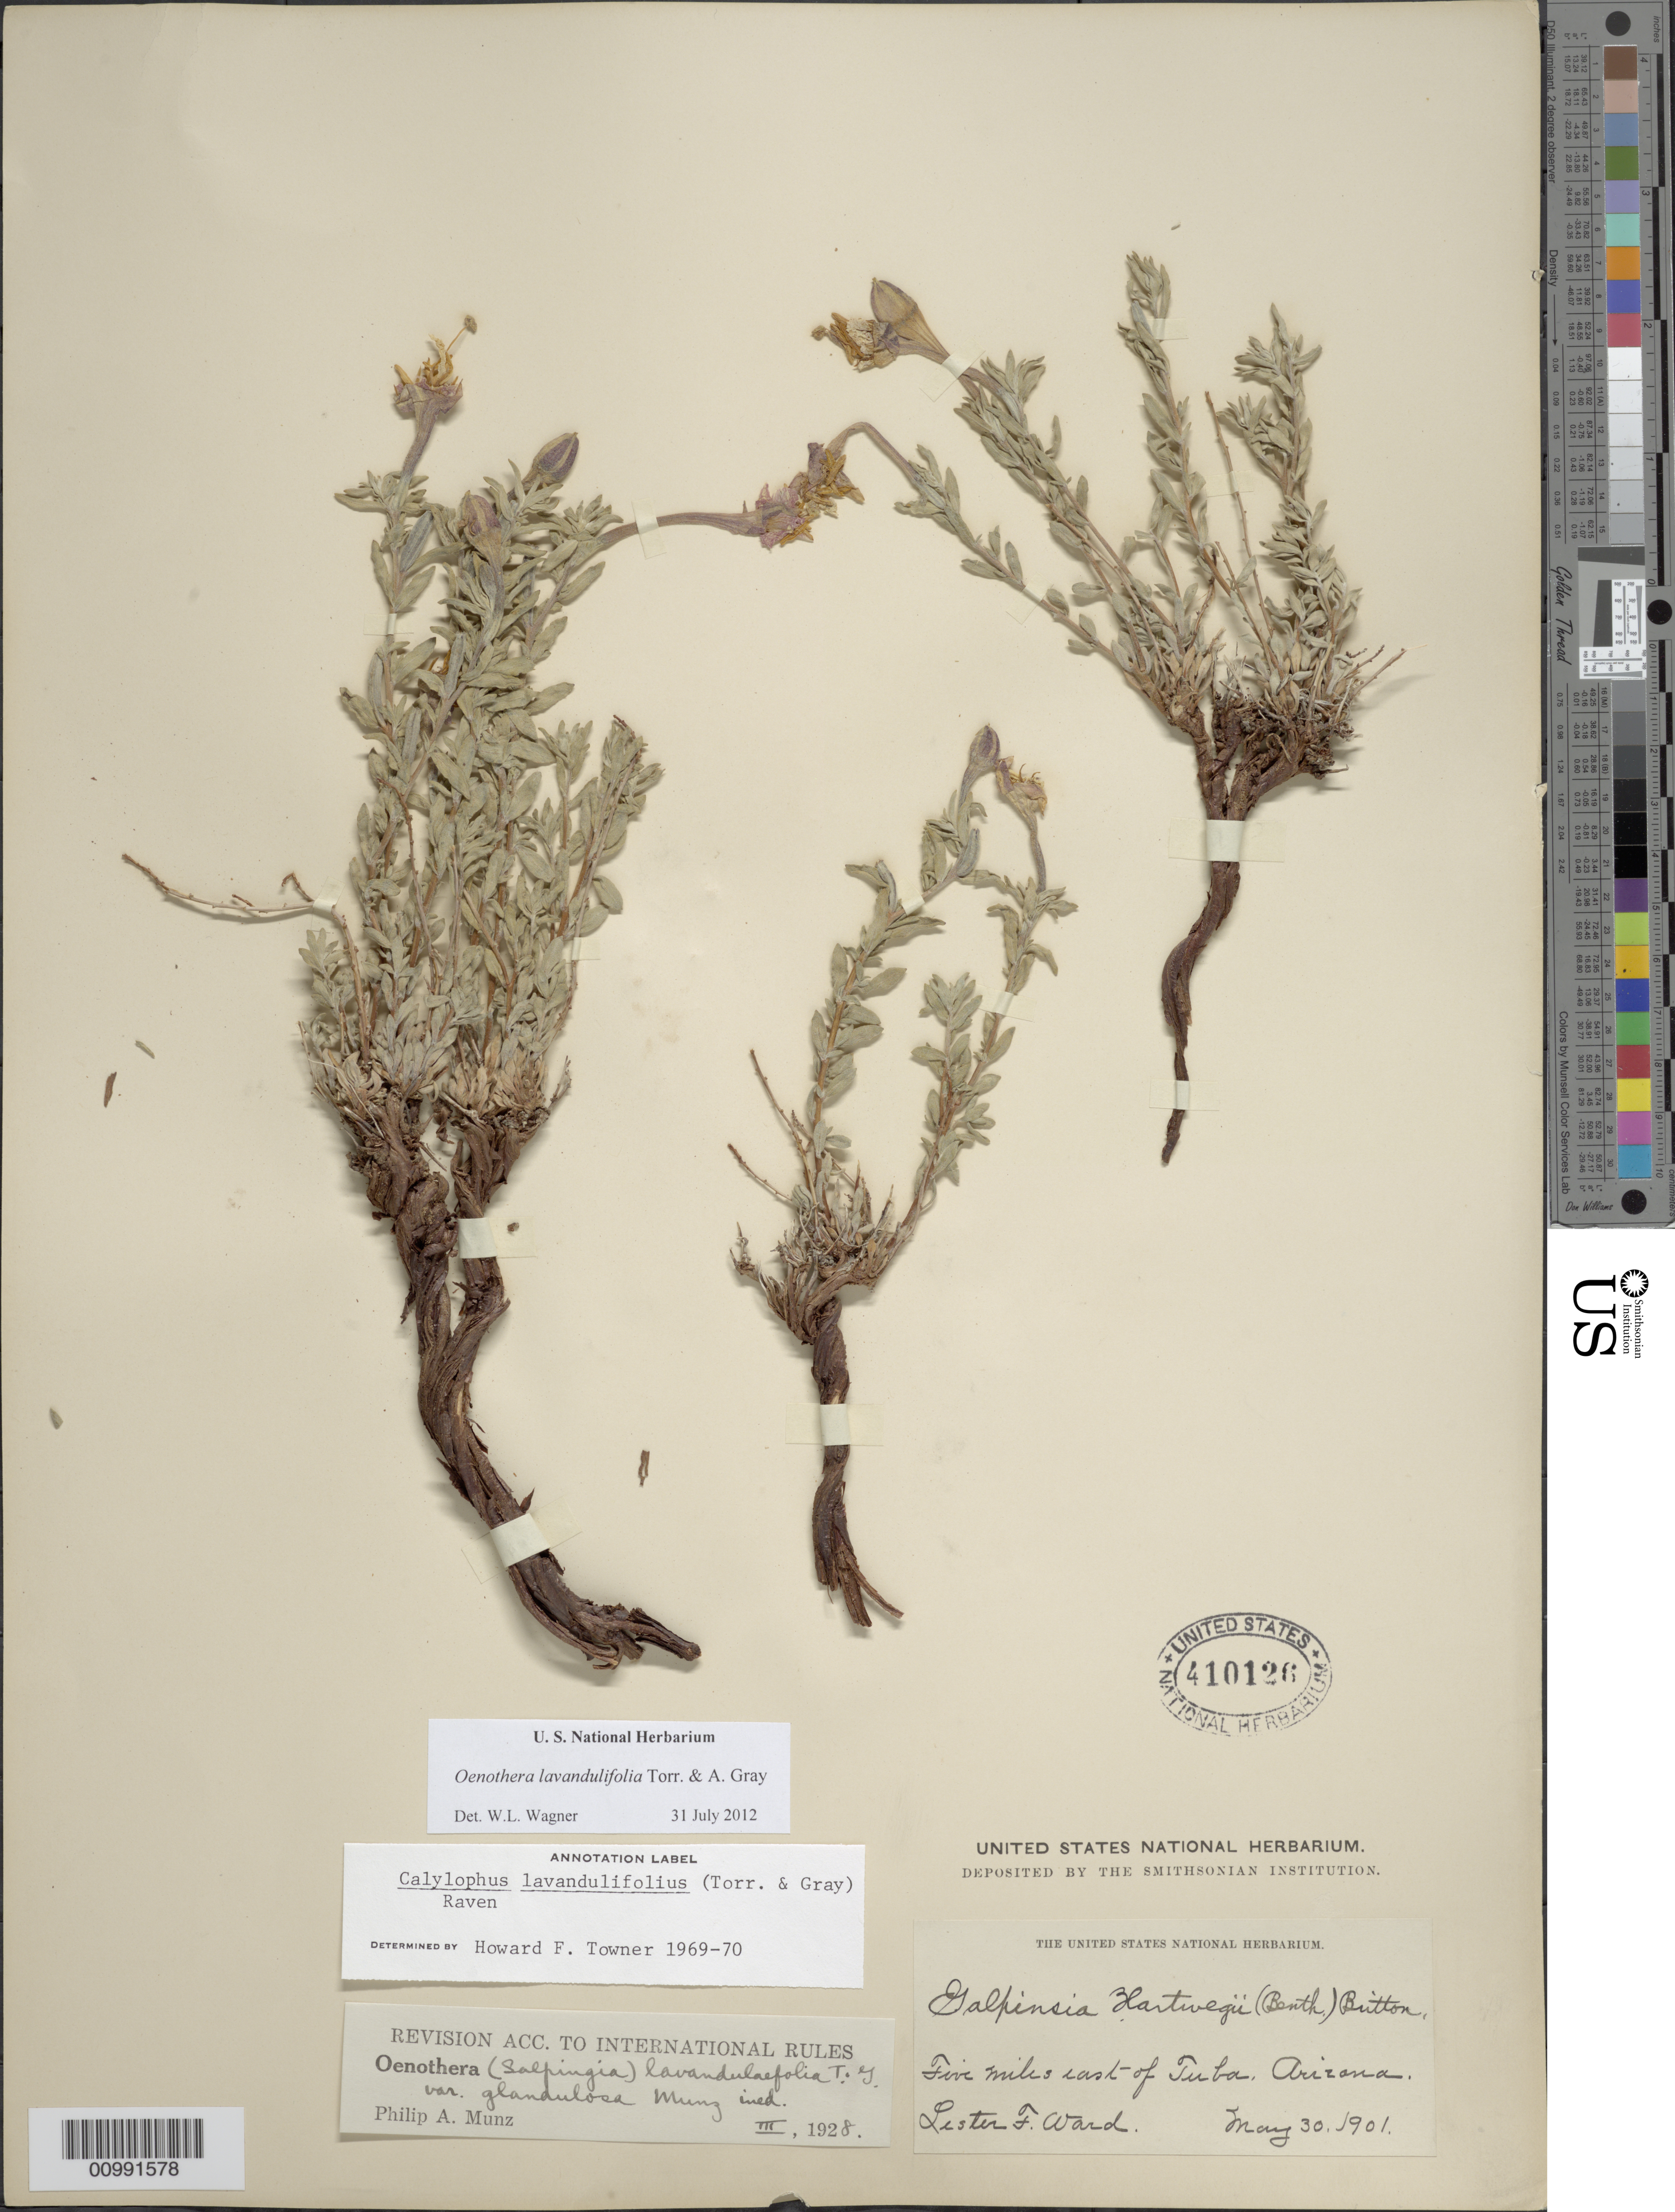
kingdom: Plantae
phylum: Tracheophyta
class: Magnoliopsida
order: Myrtales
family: Onagraceae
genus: Oenothera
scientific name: Oenothera lavandulifolia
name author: Torr. & A. Gray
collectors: L. F. Ward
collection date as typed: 30 May 1901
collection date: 1901-05-30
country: United States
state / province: Arizona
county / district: Coconino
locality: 5 miles E of Tuba.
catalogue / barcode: US 410126